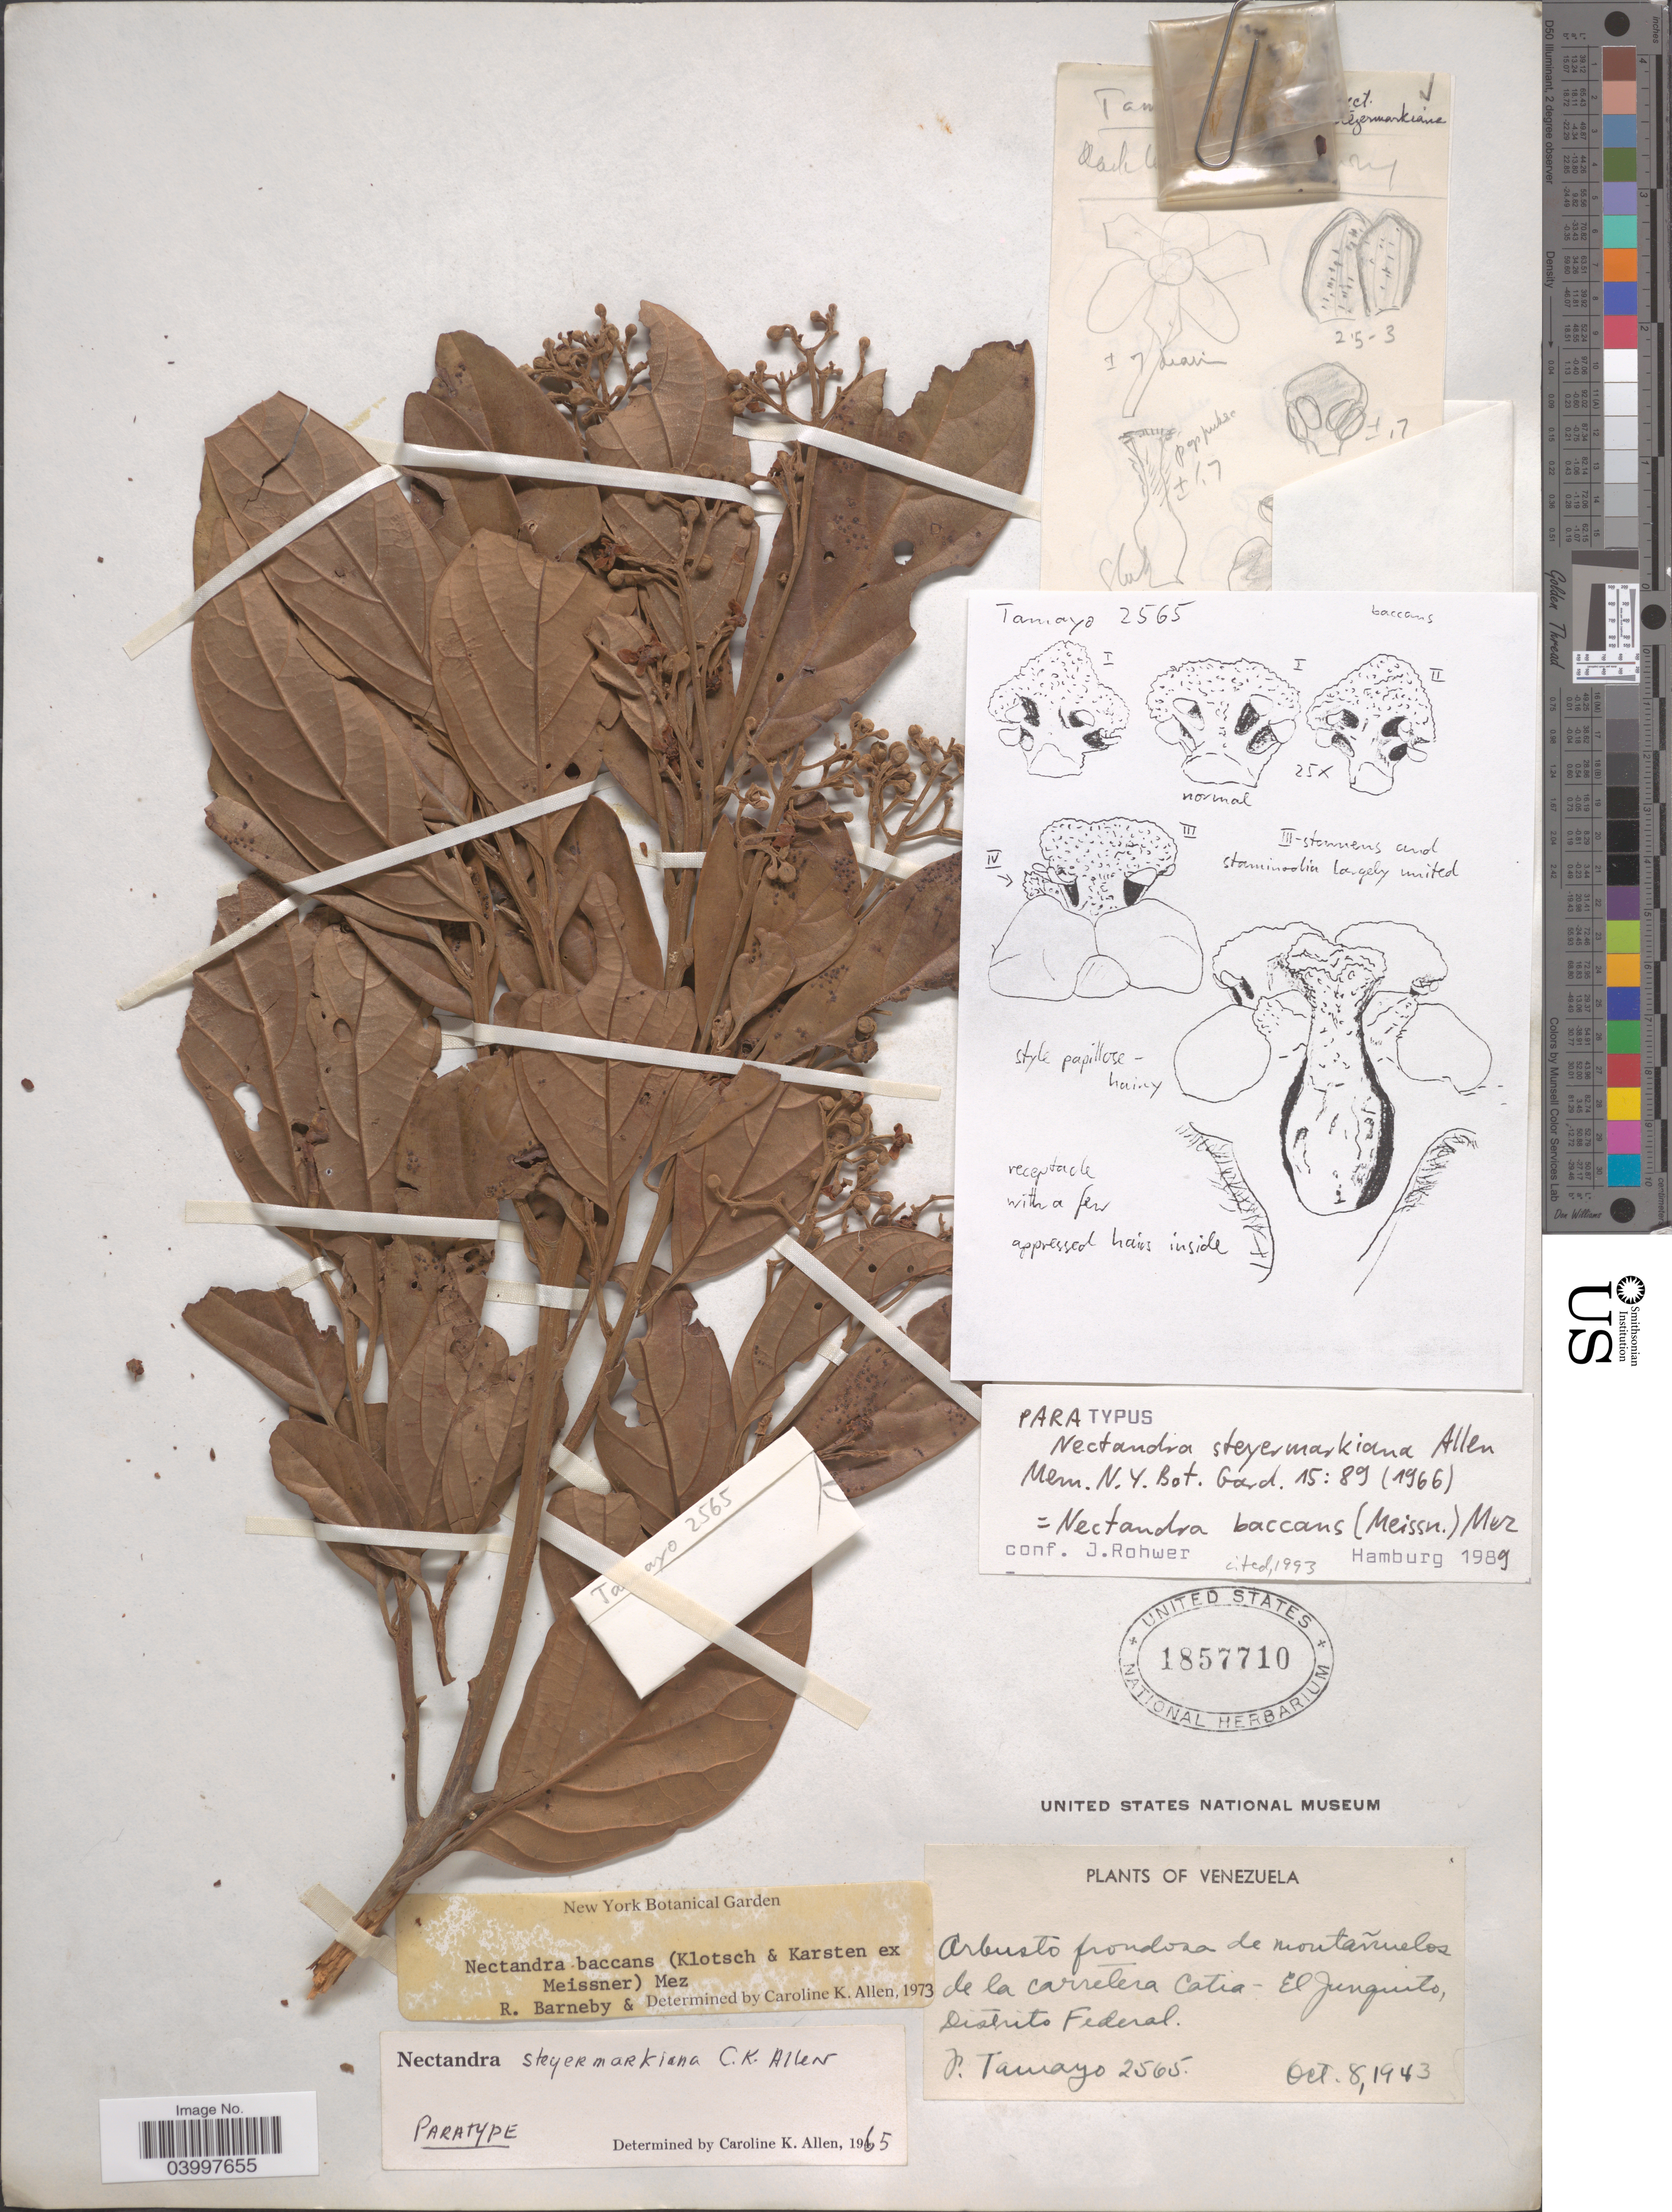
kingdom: Plantae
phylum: Tracheophyta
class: Magnoliopsida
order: Laurales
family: Lauraceae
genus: Nectandra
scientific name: Nectandra baccans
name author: (Klotzsch & H. Karst. ex Meisn.) Mez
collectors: F. Tamayo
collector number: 2565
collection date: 1943-10-08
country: Venezuela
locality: Montañuelos de la carretera Catia- El Junguito, Distrito Federal.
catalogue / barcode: US 1857710